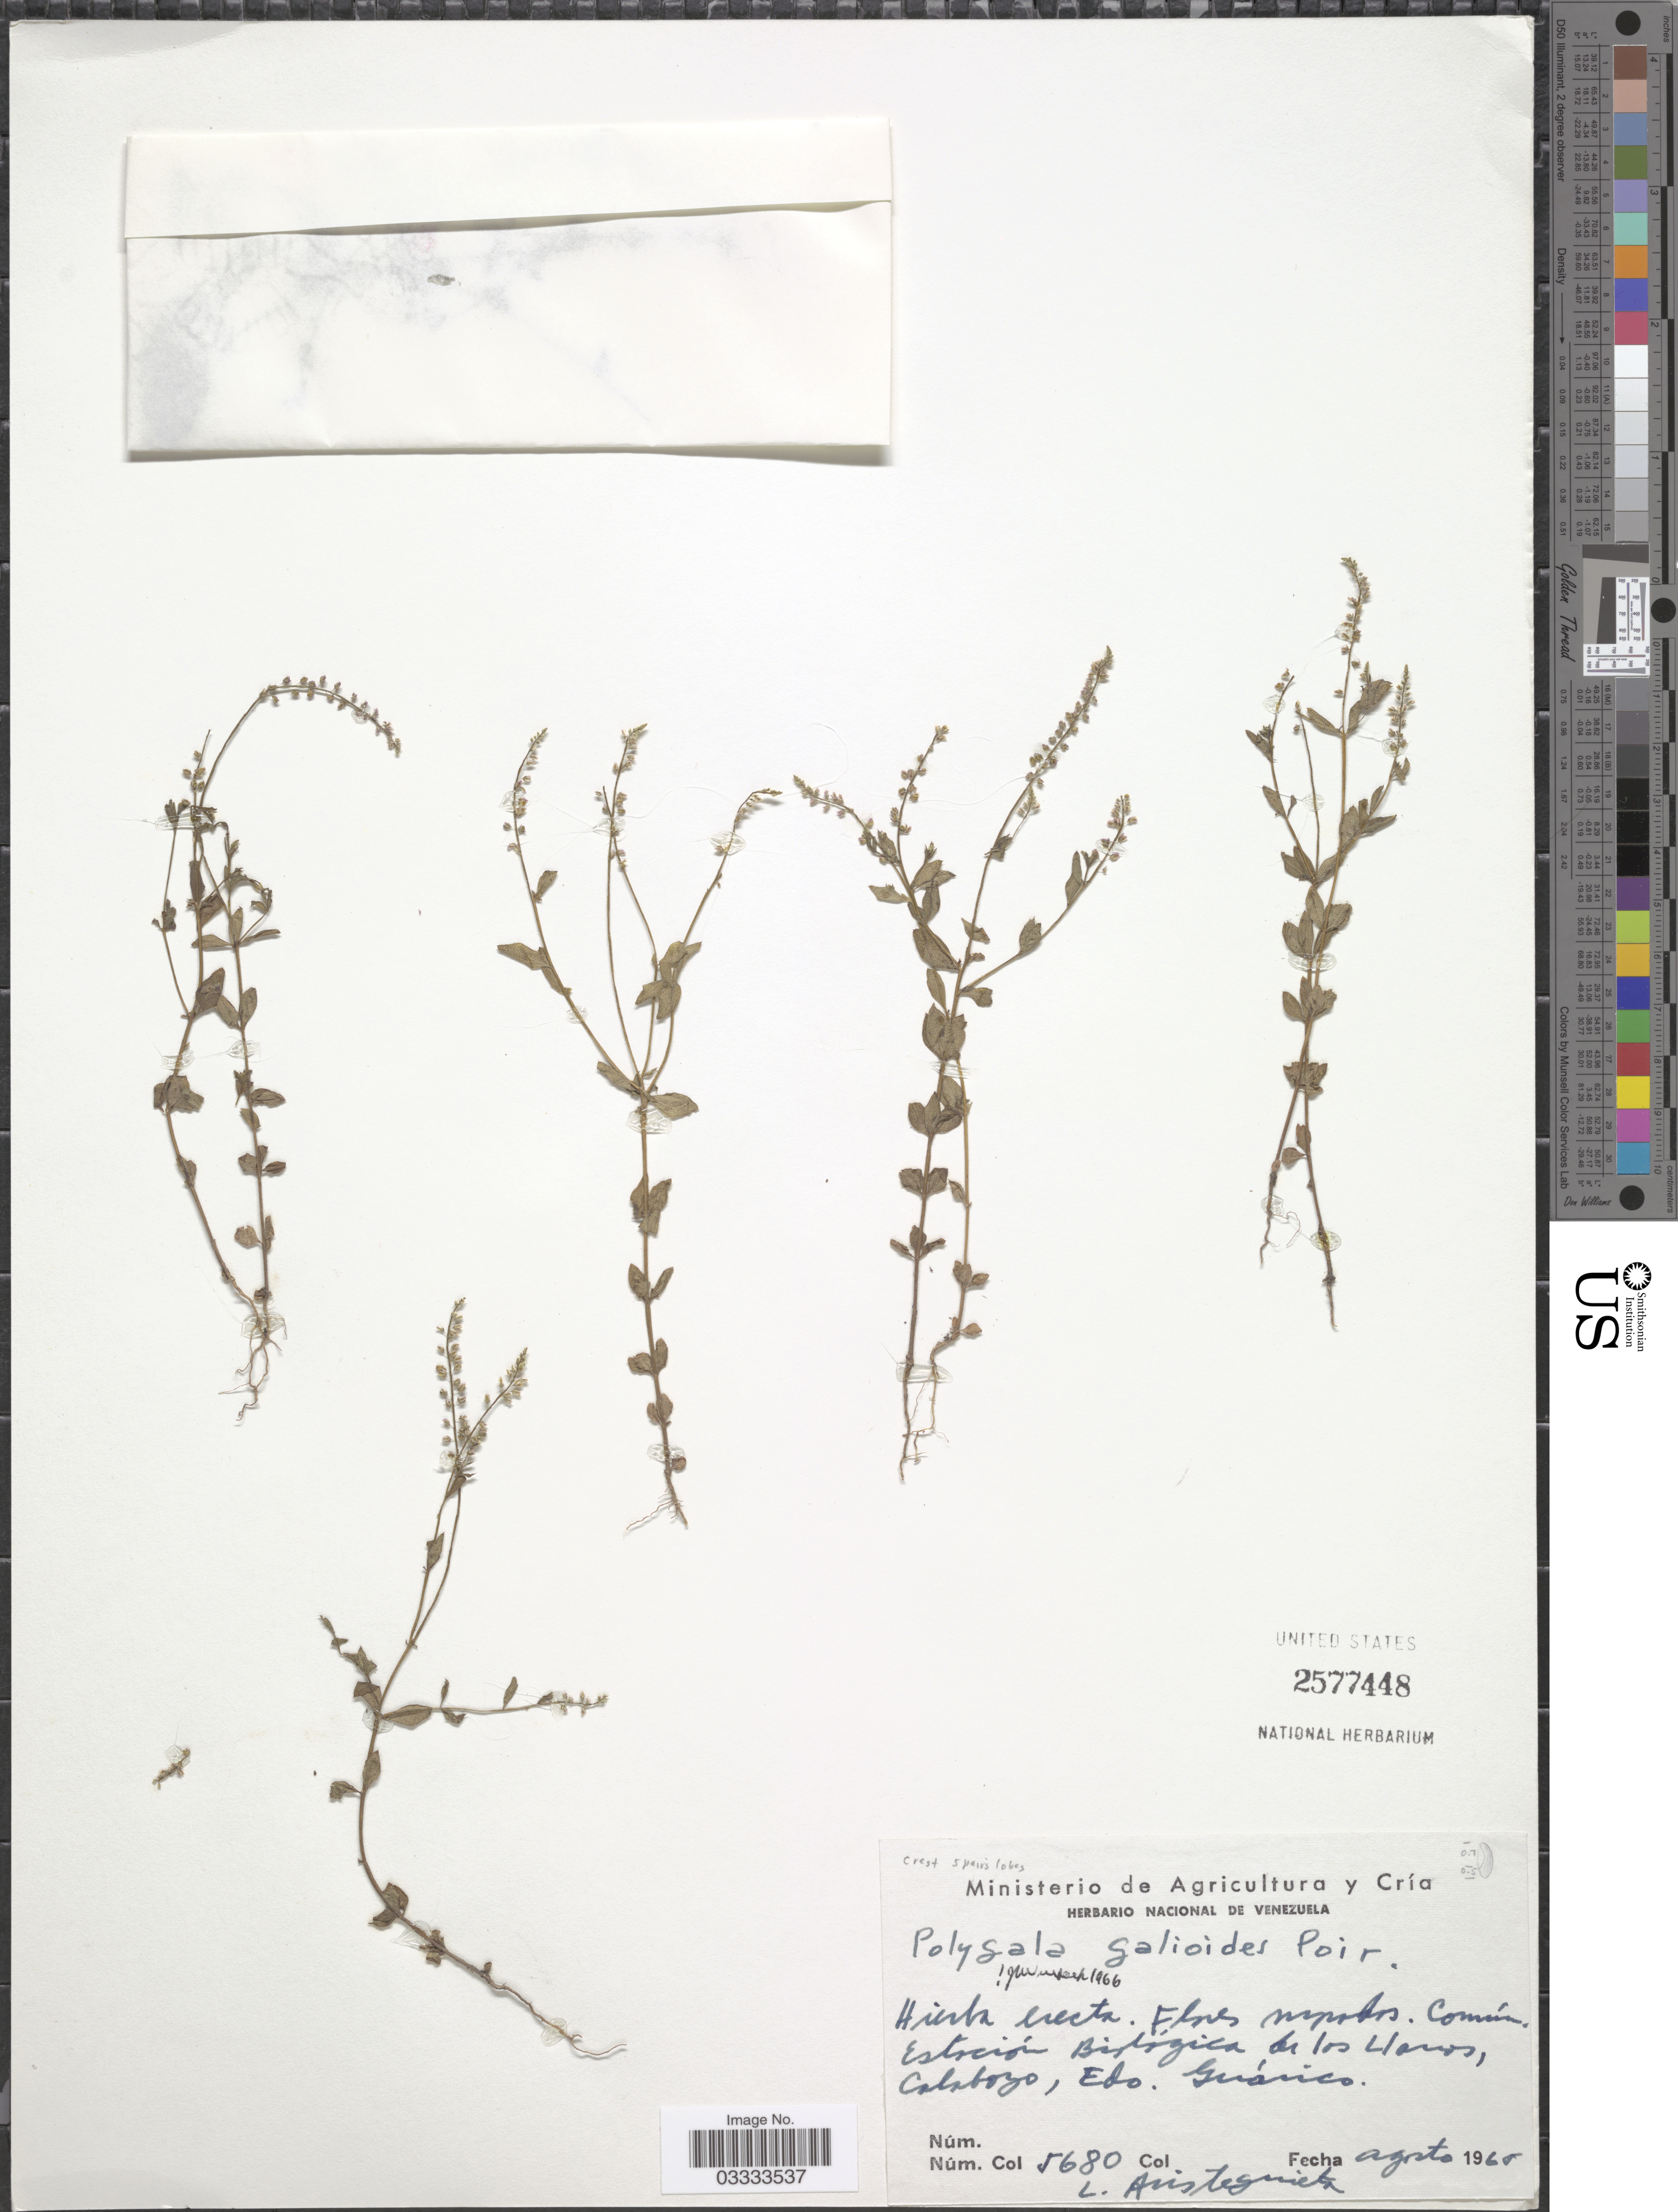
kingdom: Plantae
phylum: Tracheophyta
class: Magnoliopsida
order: Fabales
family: Polygalaceae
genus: Polygala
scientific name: Polygala galioides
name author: Poir.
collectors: L. Aristeguieta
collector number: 5680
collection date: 1960-08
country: Venezuela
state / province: Guárico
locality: Estación Biológica de los Llanos, Calabozo.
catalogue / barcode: US 2577448